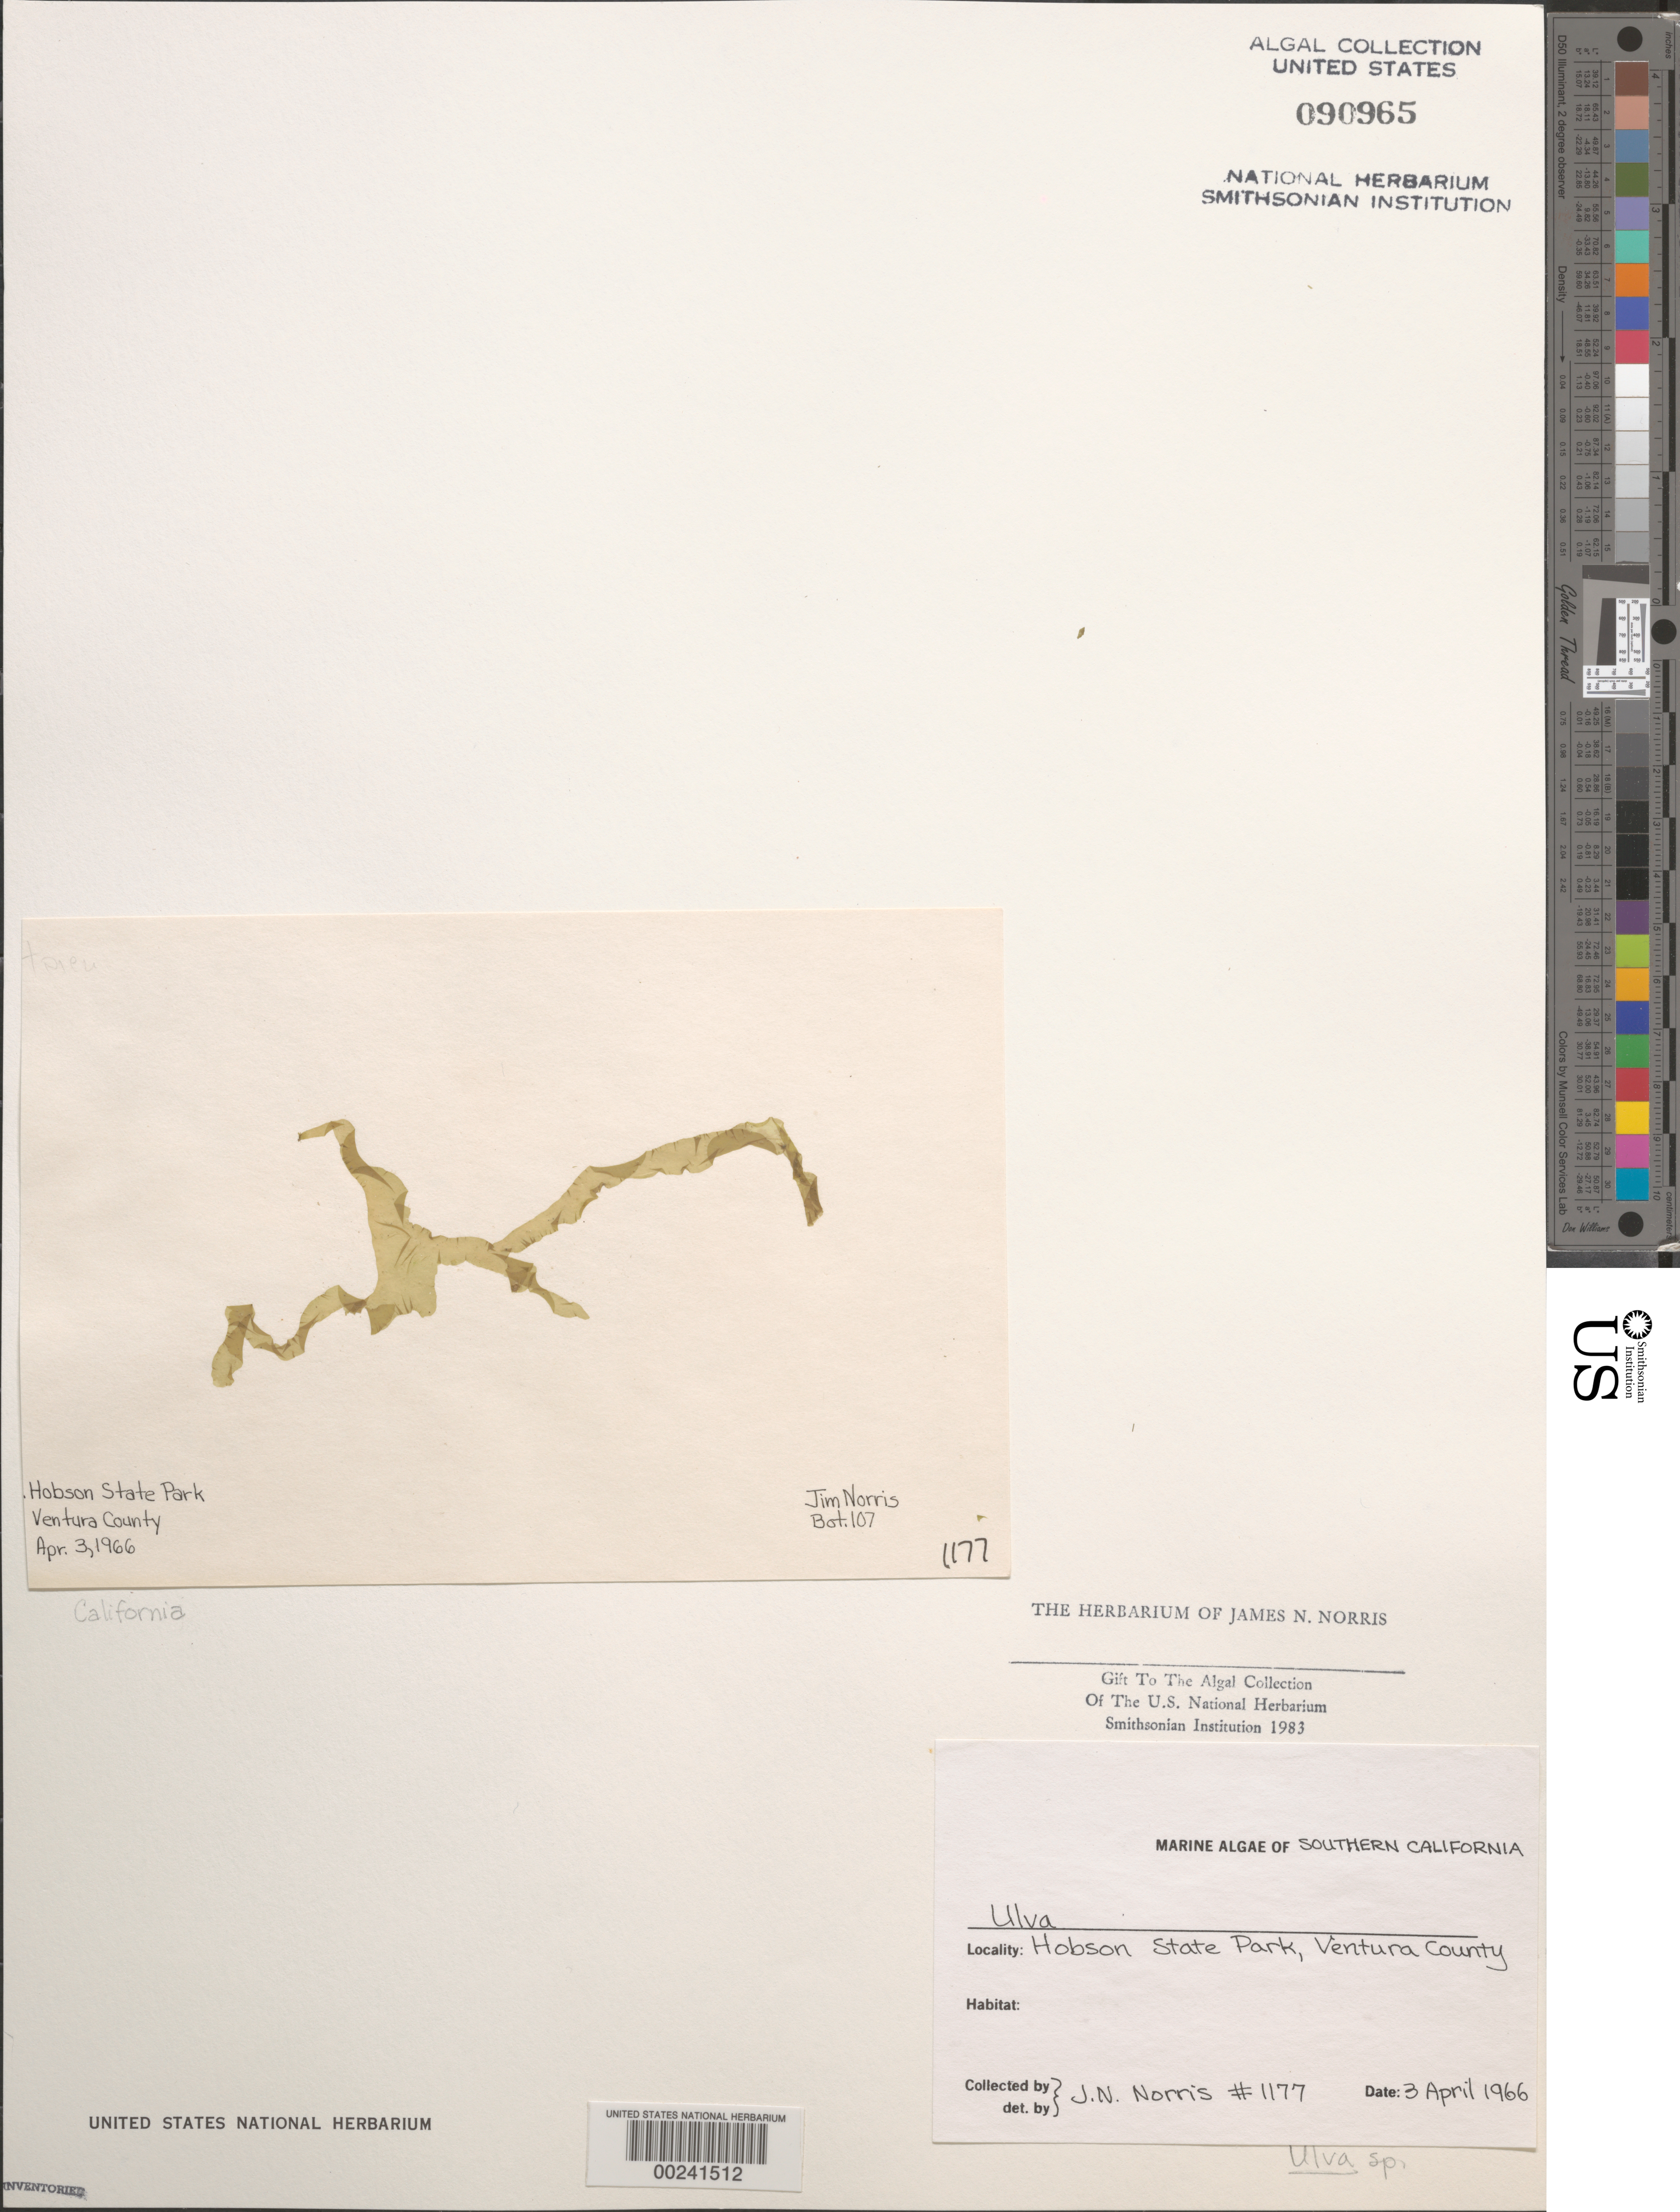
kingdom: Plantae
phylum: Chlorophyta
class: Ulvophyceae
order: Ulvales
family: Ulvaceae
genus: Ulva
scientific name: Ulva sp.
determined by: Norris, James N.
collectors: J. N. Norris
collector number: JN-1177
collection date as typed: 03 Apr 1966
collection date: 1966-04-03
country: United States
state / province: California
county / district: Ventura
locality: Hobson State Park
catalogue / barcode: US 90965